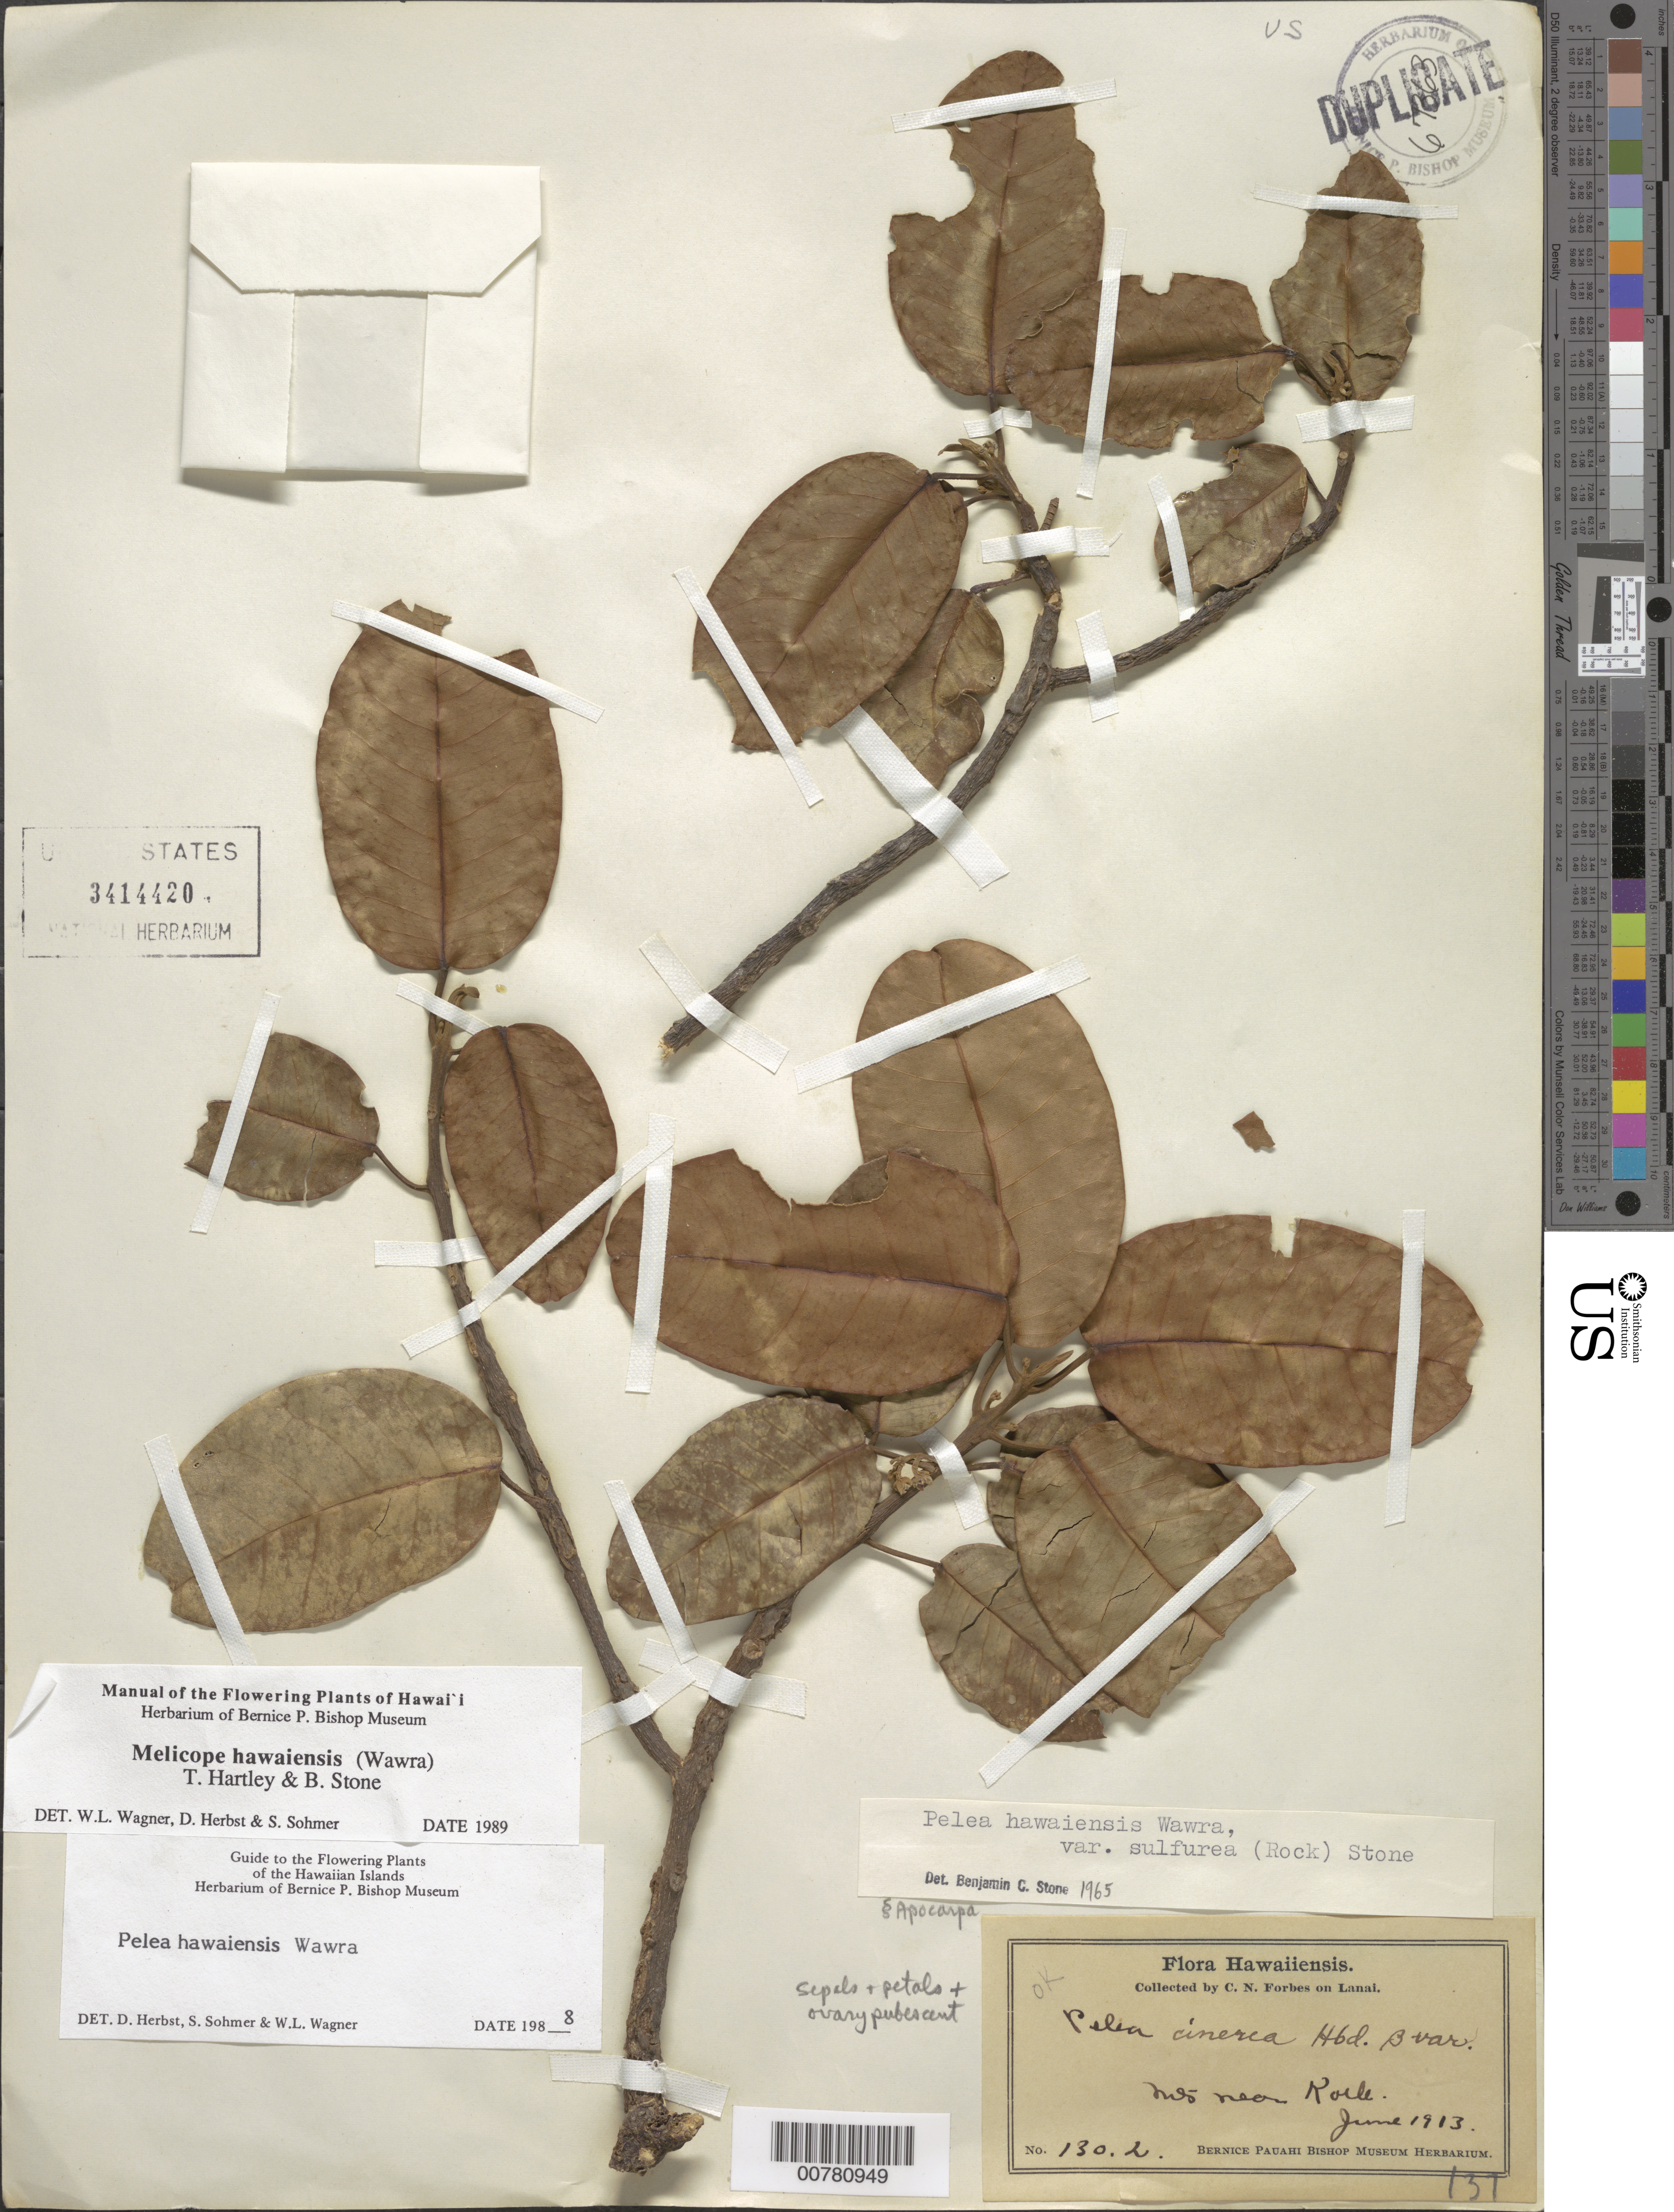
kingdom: Plantae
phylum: Tracheophyta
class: Magnoliopsida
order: Sapindales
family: Rutaceae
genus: Melicope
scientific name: Melicope hawaiensis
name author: (Wawra) T.G. Hartley & B.C. Stone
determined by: Wagner, W. L.; Herbst, D. R.; Sohmer, S. H.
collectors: C. N. Forbes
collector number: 130.L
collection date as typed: Jun 1913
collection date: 1913-06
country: United States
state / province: Hawaii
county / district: Maui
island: Lana'i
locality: Mts. near Koele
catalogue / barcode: US 3414420